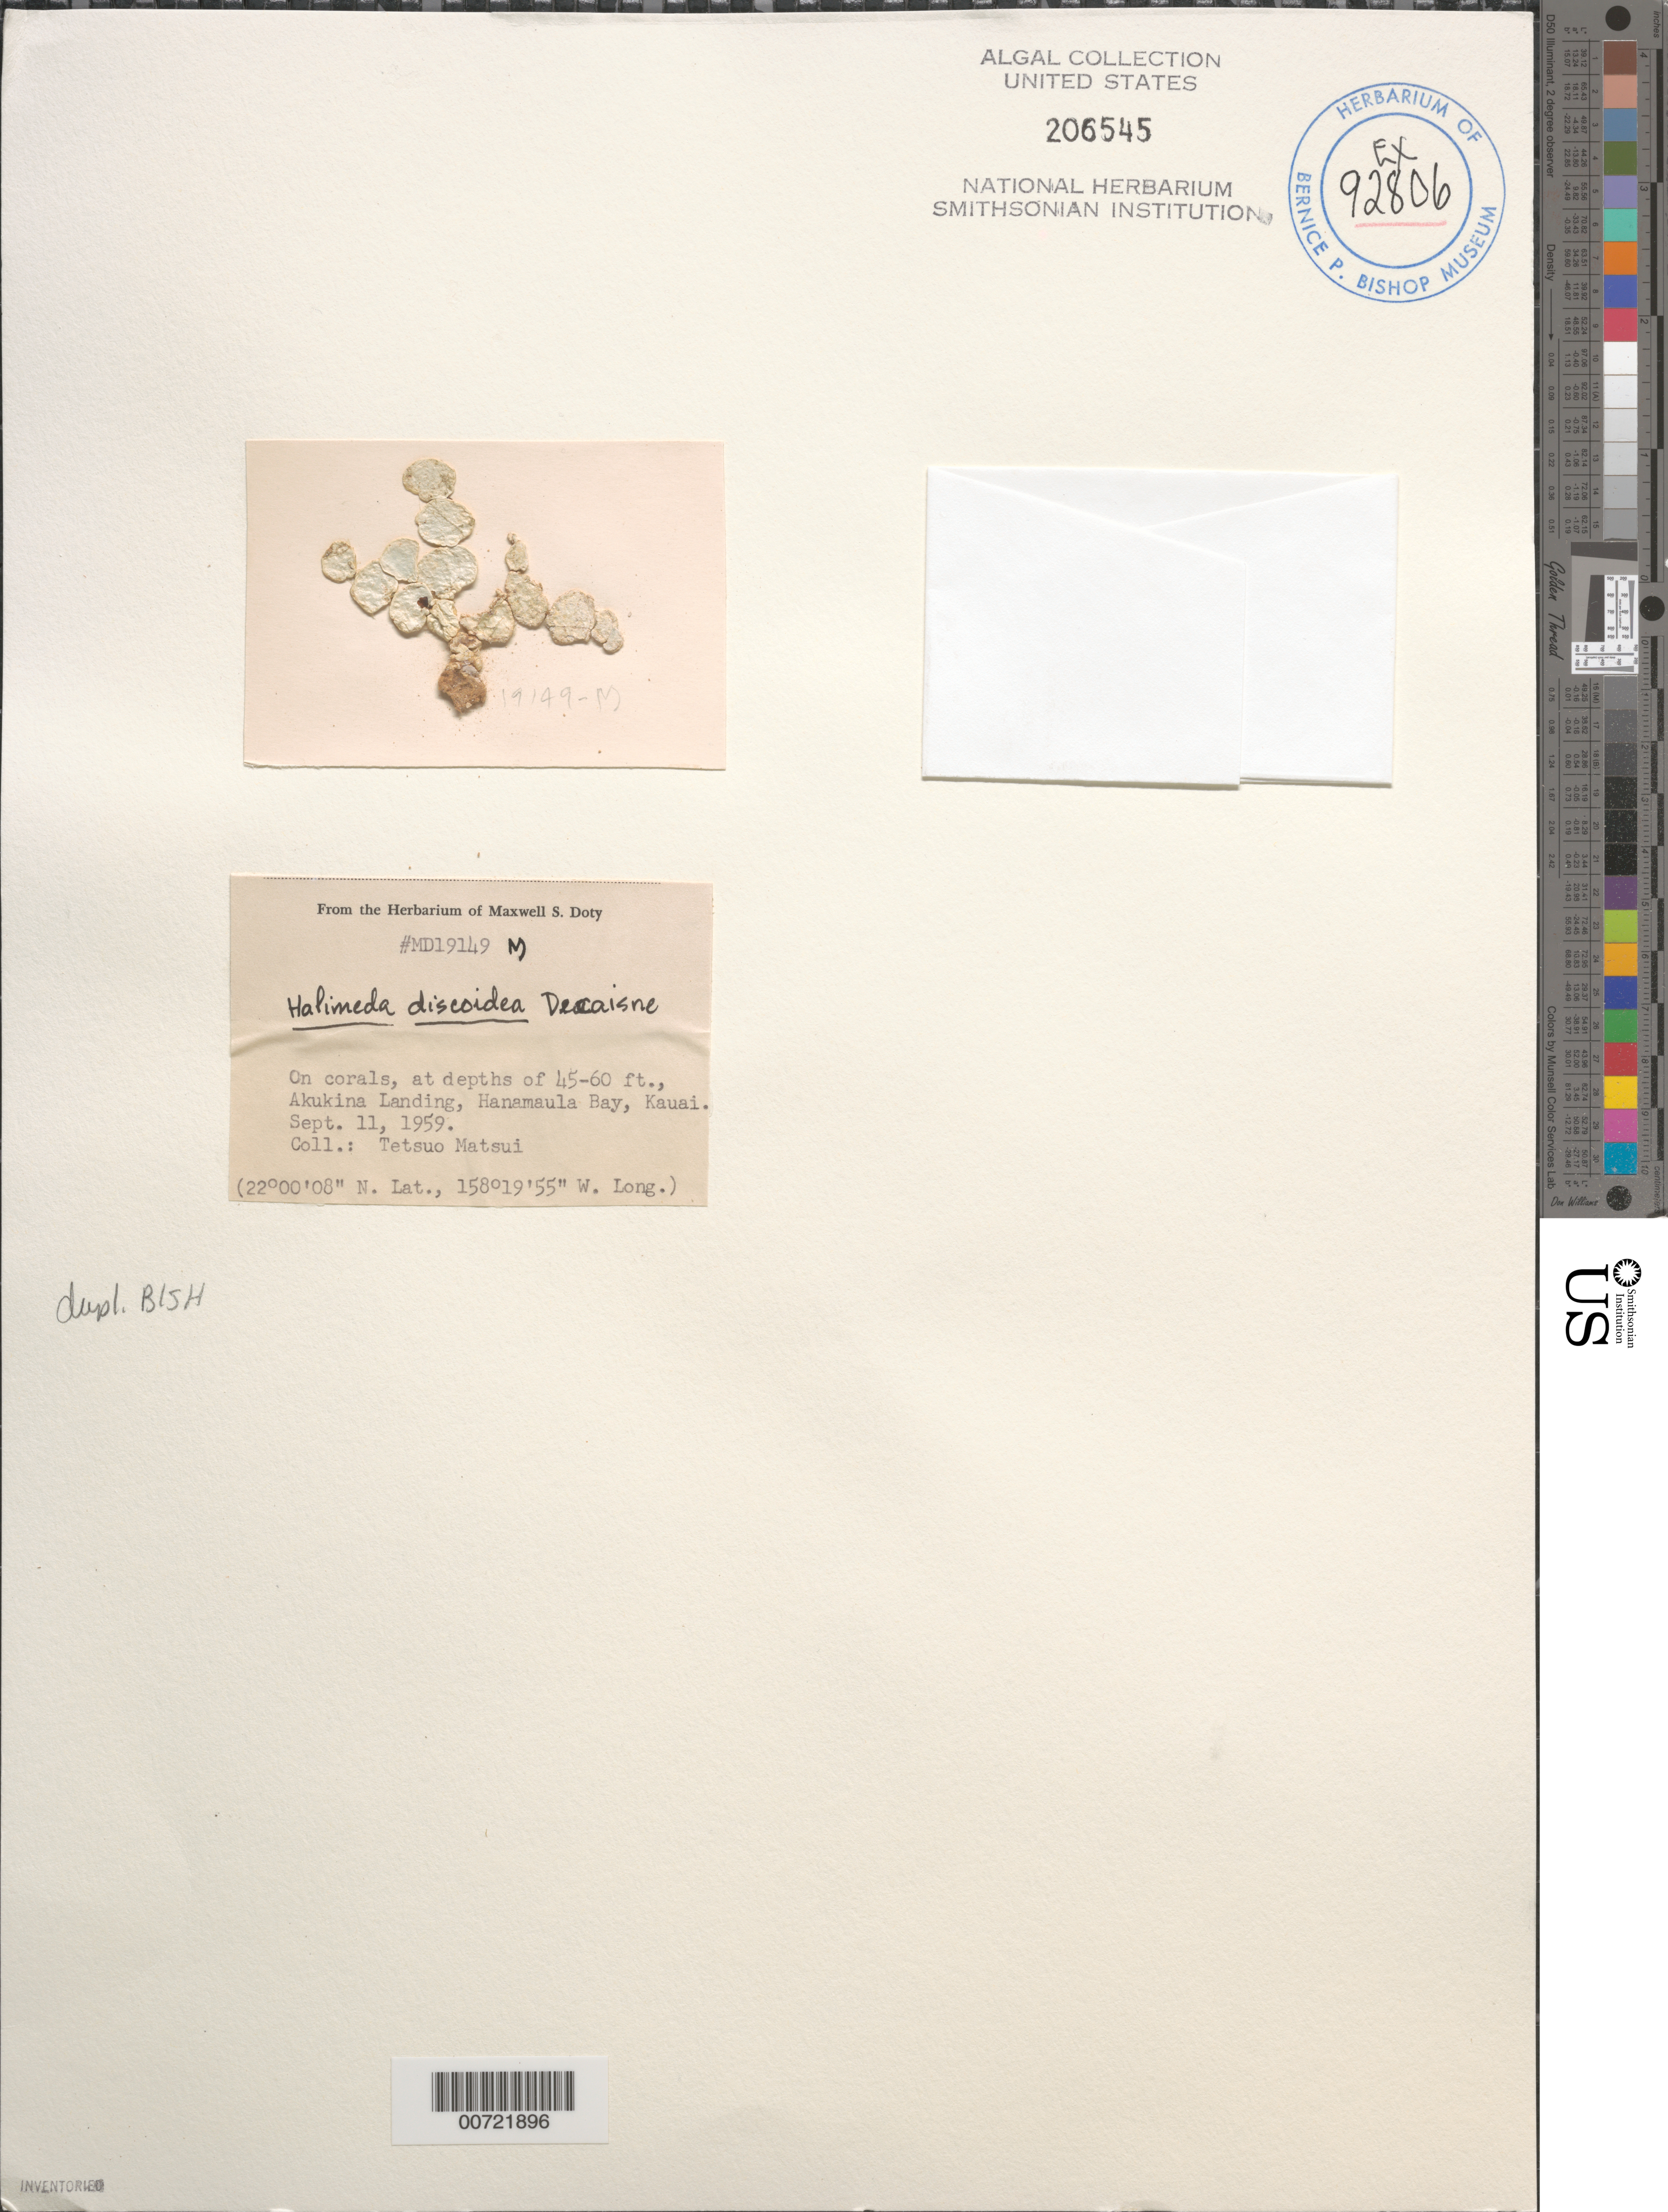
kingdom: Plantae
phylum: Chlorophyta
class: Ulvophyceae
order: Bryopsidales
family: Halimedaceae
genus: Halimeda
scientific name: Halimeda discoidea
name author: Decne.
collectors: T. Matsui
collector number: MSD 19149M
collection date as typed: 11 Sep 1959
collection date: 1959-09-11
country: United States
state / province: Hawaii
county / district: Kauai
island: Kaua'i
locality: Hanamaula Bay, Akukina Landing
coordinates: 22 00' 08" N, 158 19' 55" W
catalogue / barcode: US 206545